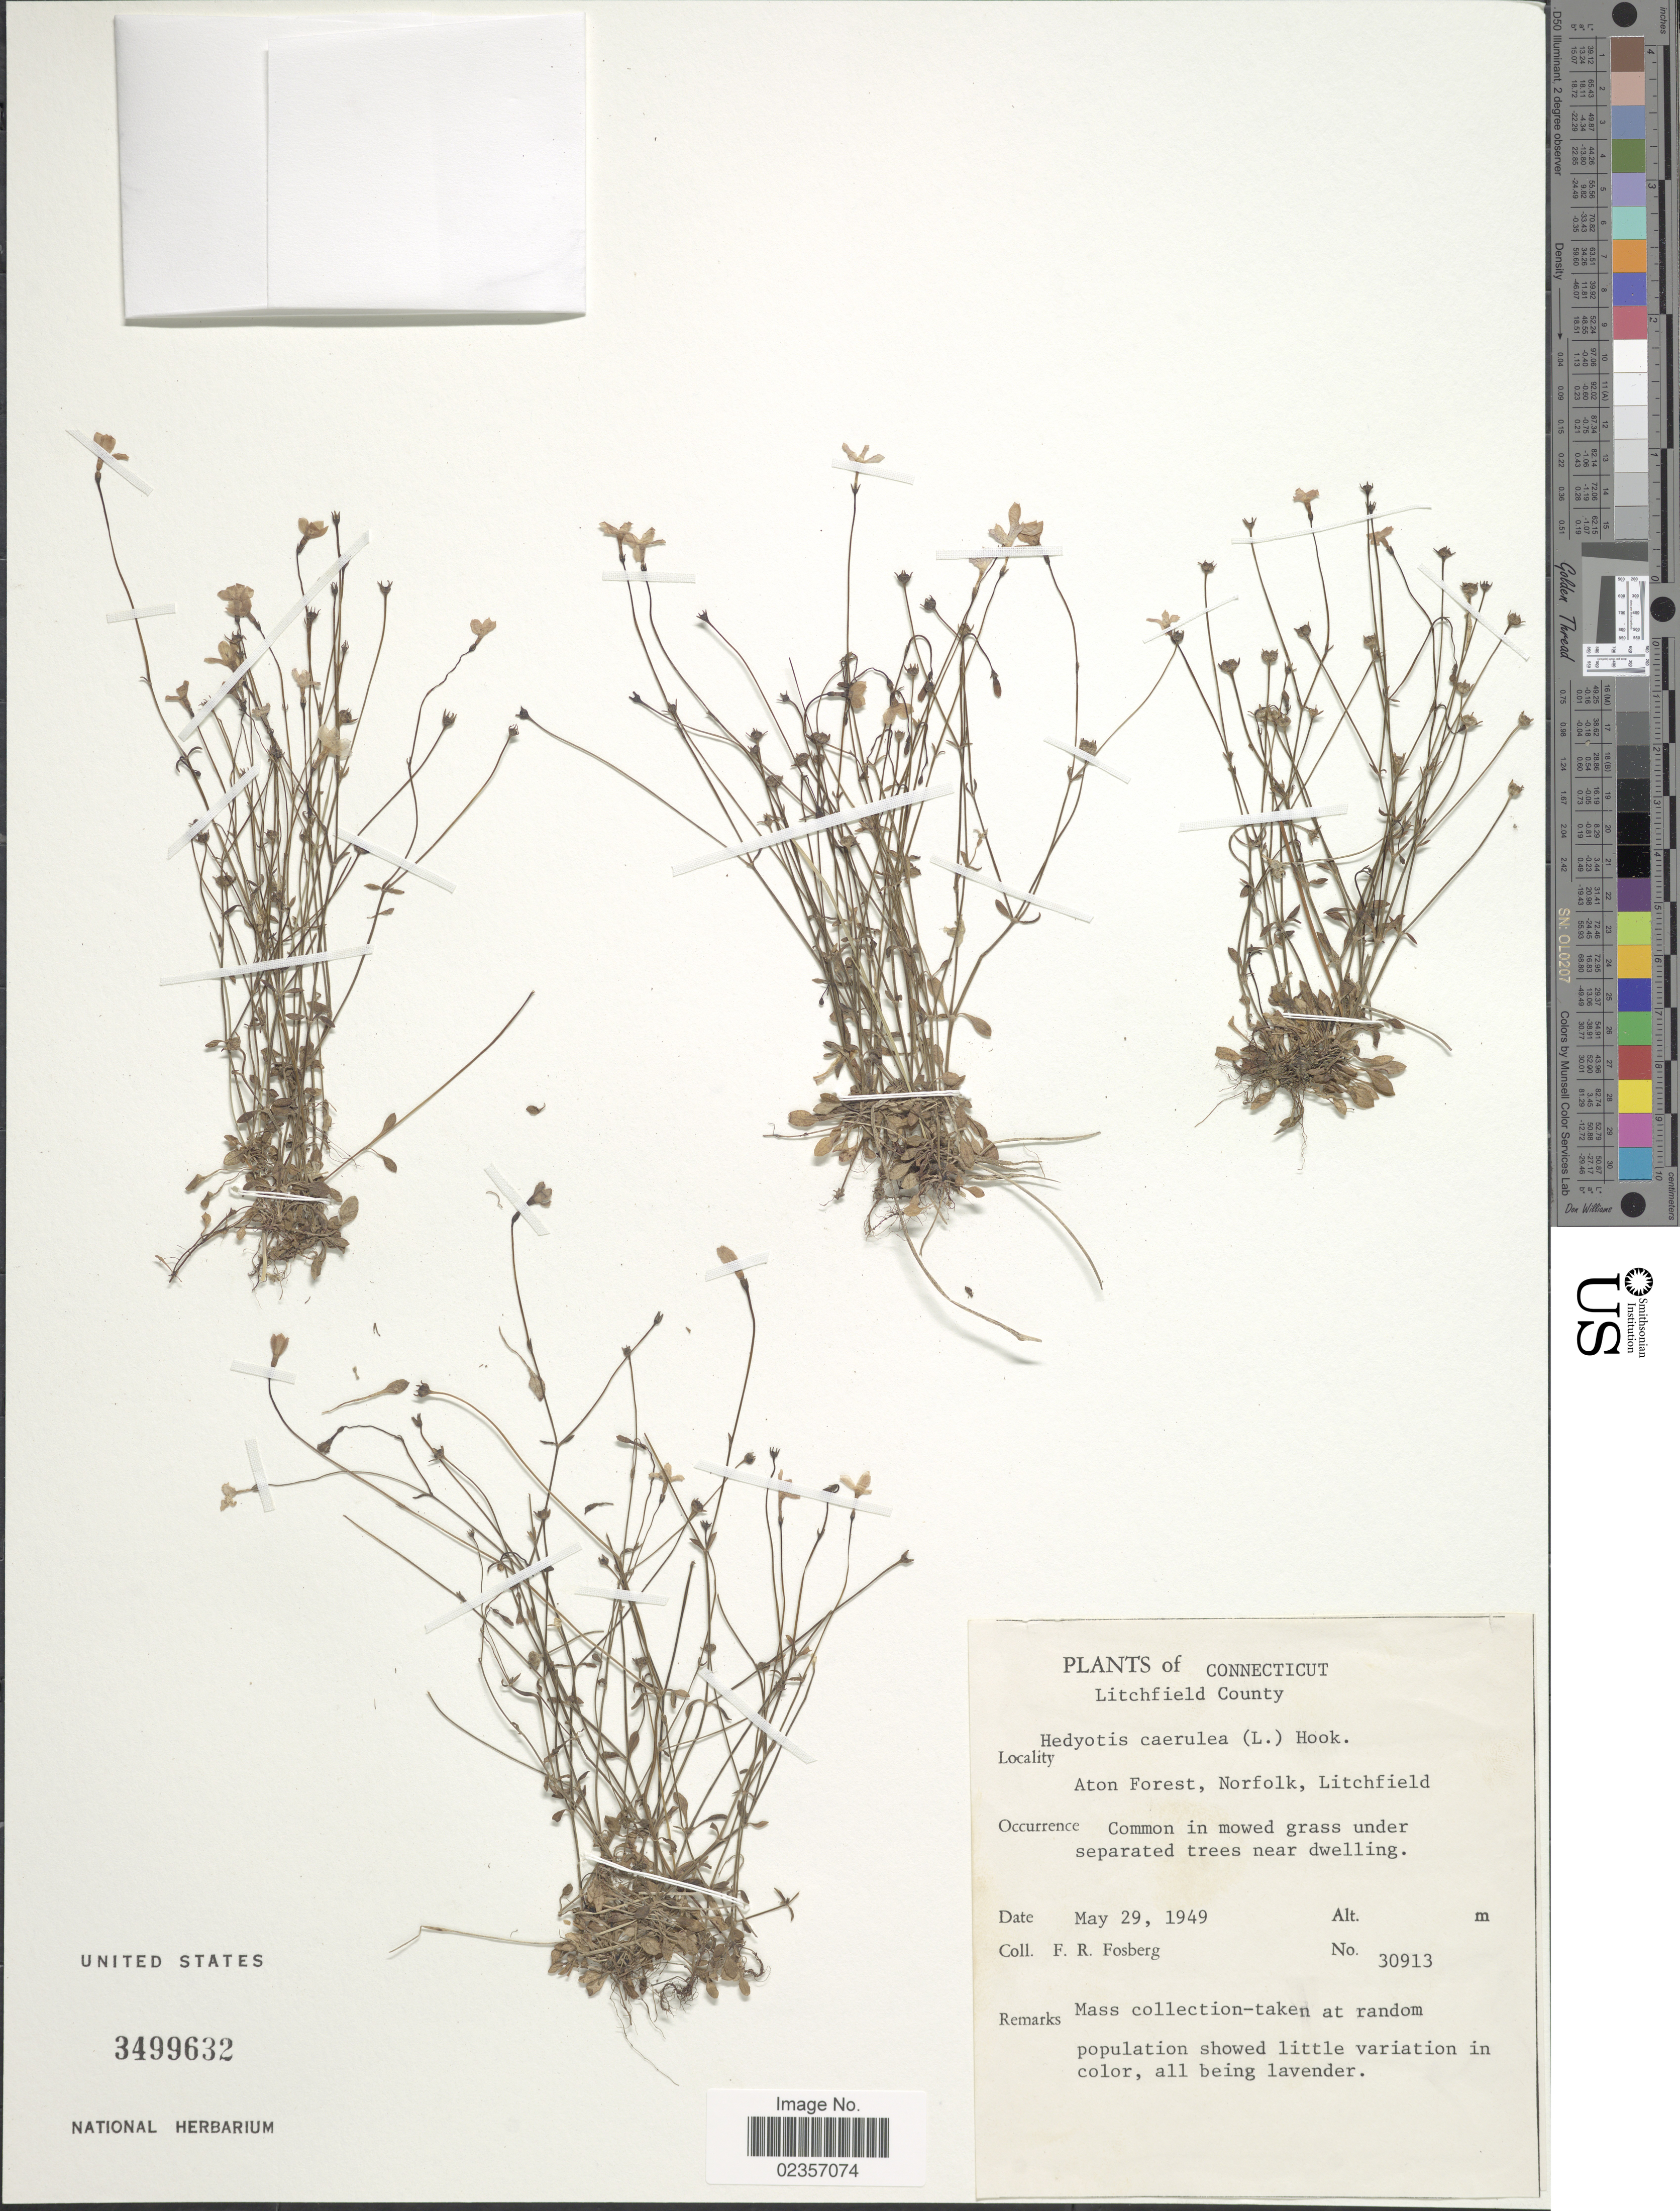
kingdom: Plantae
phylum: Tracheophyta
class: Magnoliopsida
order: Gentianales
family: Rubiaceae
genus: Houstonia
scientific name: Houstonia caerulea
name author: L.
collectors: F. R. Fosberg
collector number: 30913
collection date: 1949-05-29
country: United States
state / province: Connecticut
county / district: Litchfield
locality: Litchfield County, Aton Forest, Norfolk, Litchfield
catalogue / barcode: US 3499632